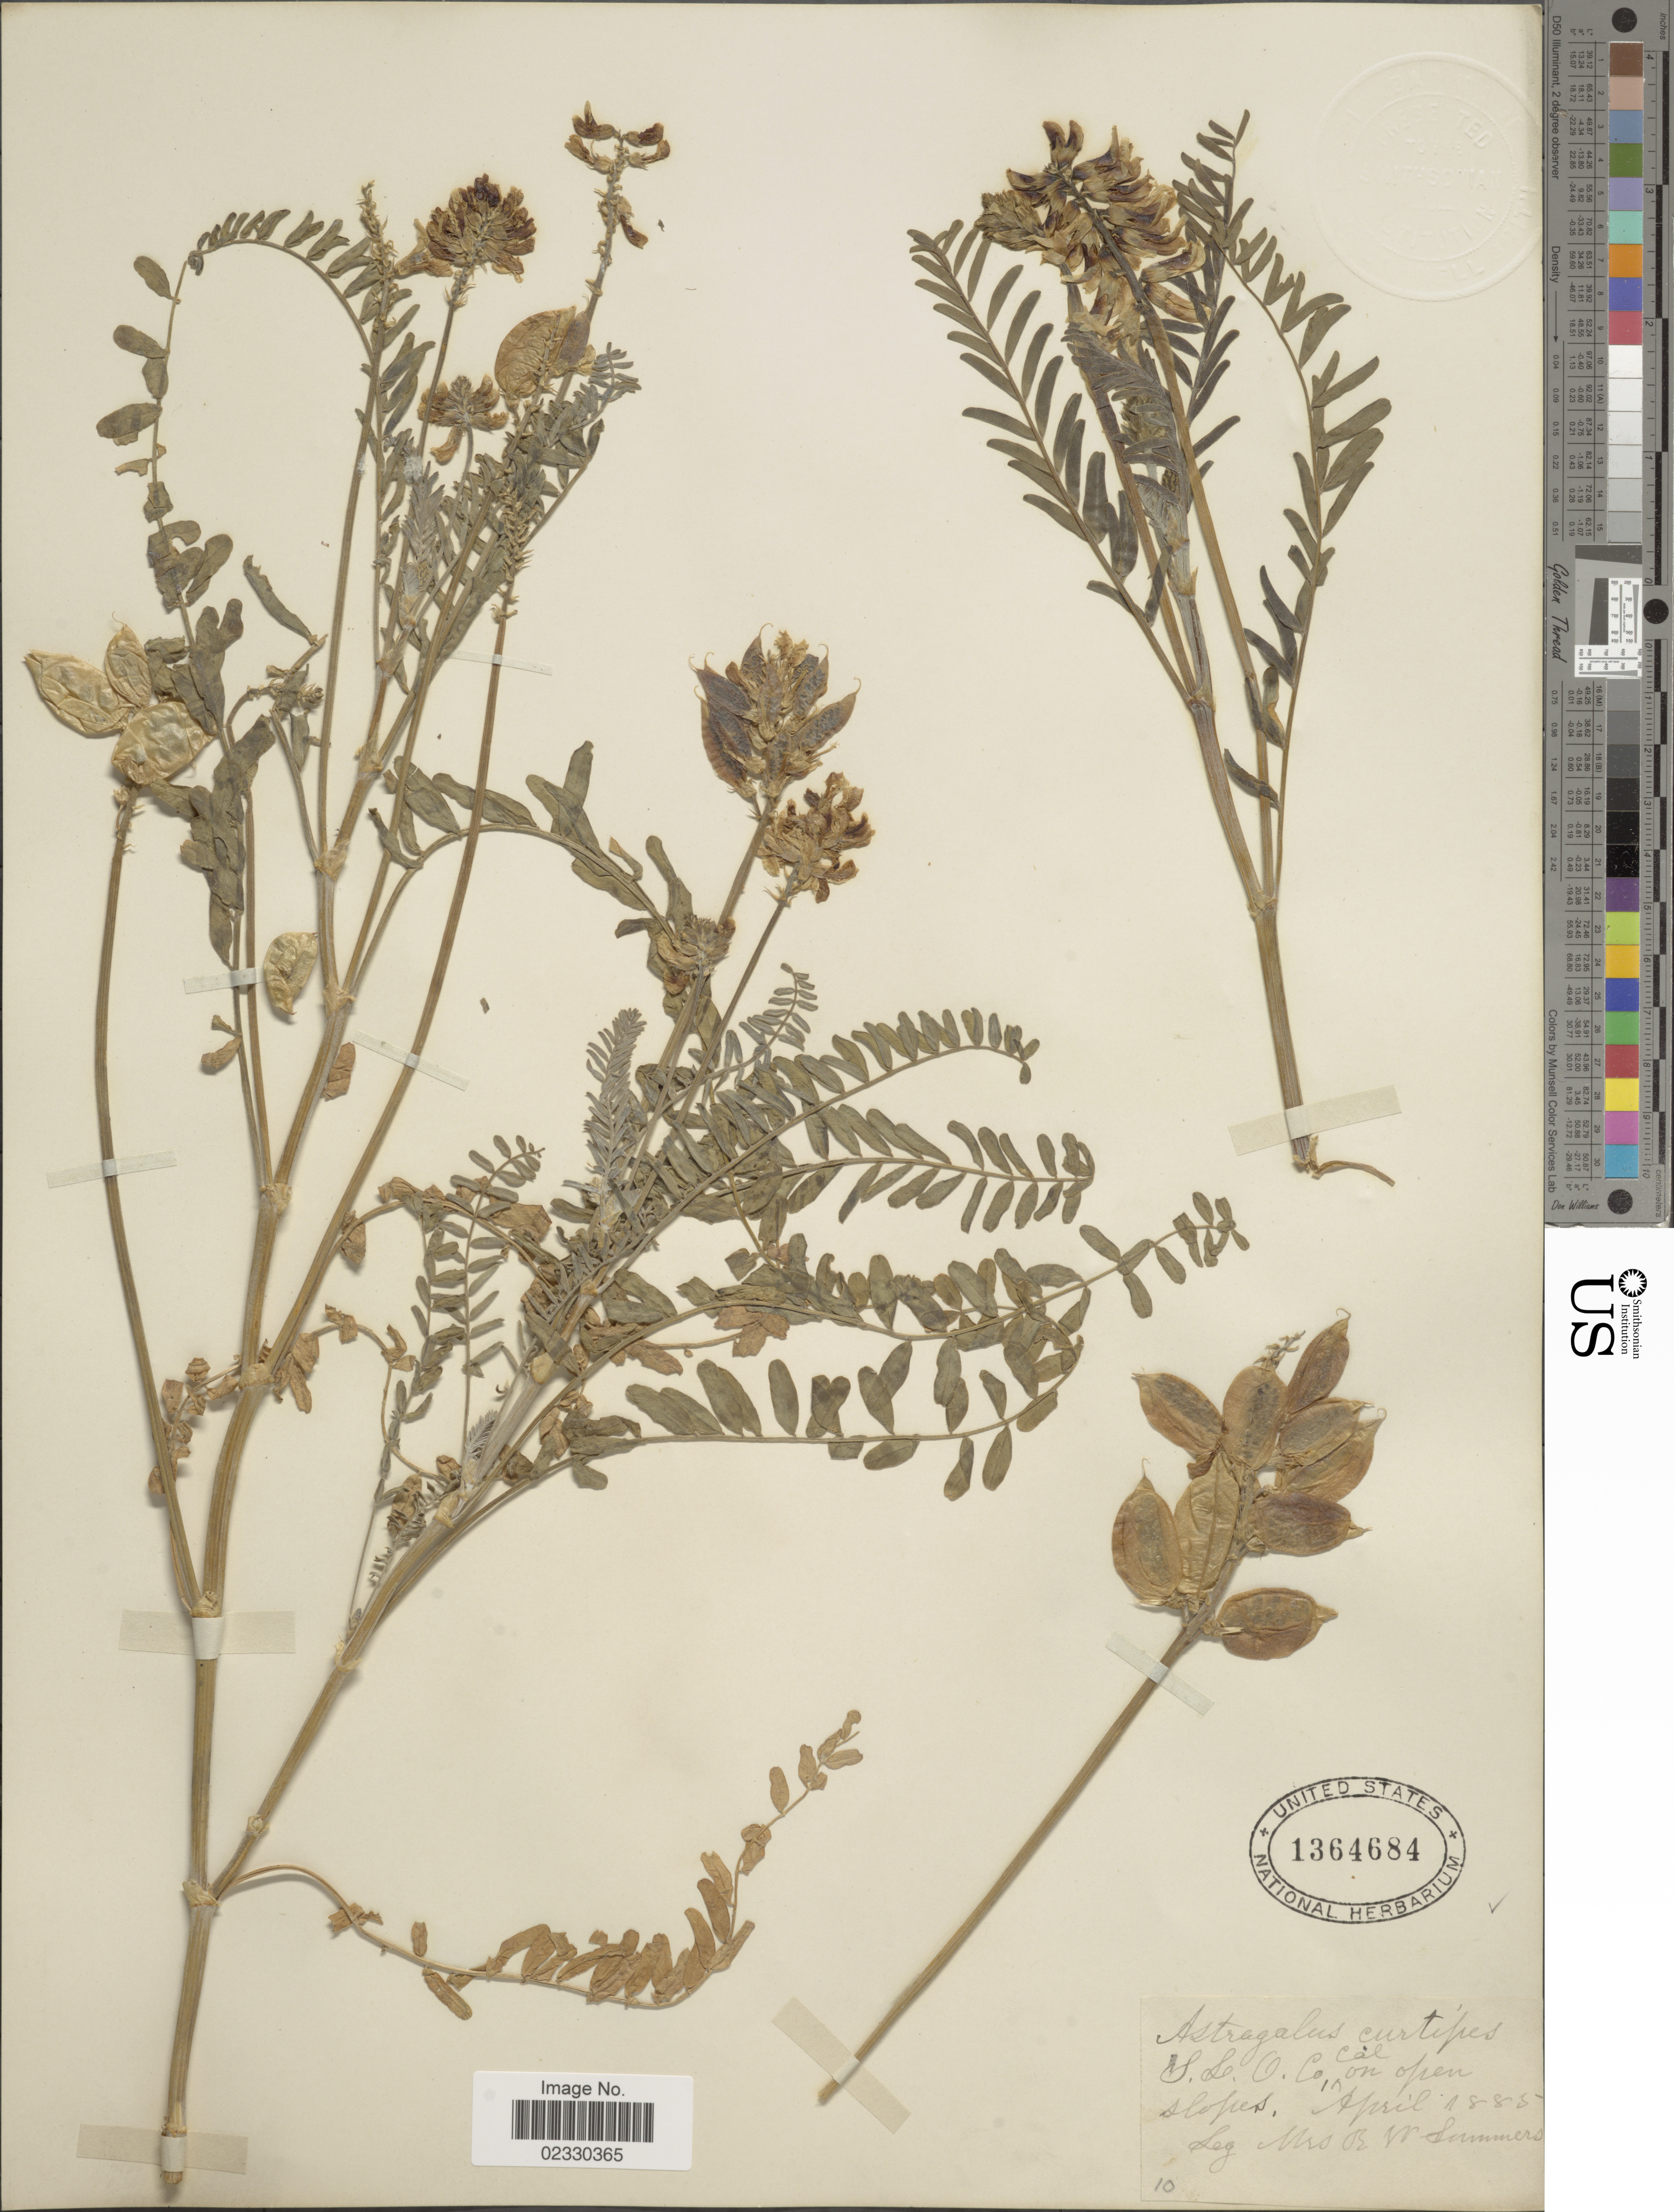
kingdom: Plantae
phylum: Tracheophyta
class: Magnoliopsida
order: Fabales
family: Fabaceae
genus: Astragalus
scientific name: Astragalus curtipes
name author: A. Gray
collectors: R. Summers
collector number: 10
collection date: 1885-04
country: United States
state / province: California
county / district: San Luis Obispo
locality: S.L.O. Co., on open slopes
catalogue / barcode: US 1364684